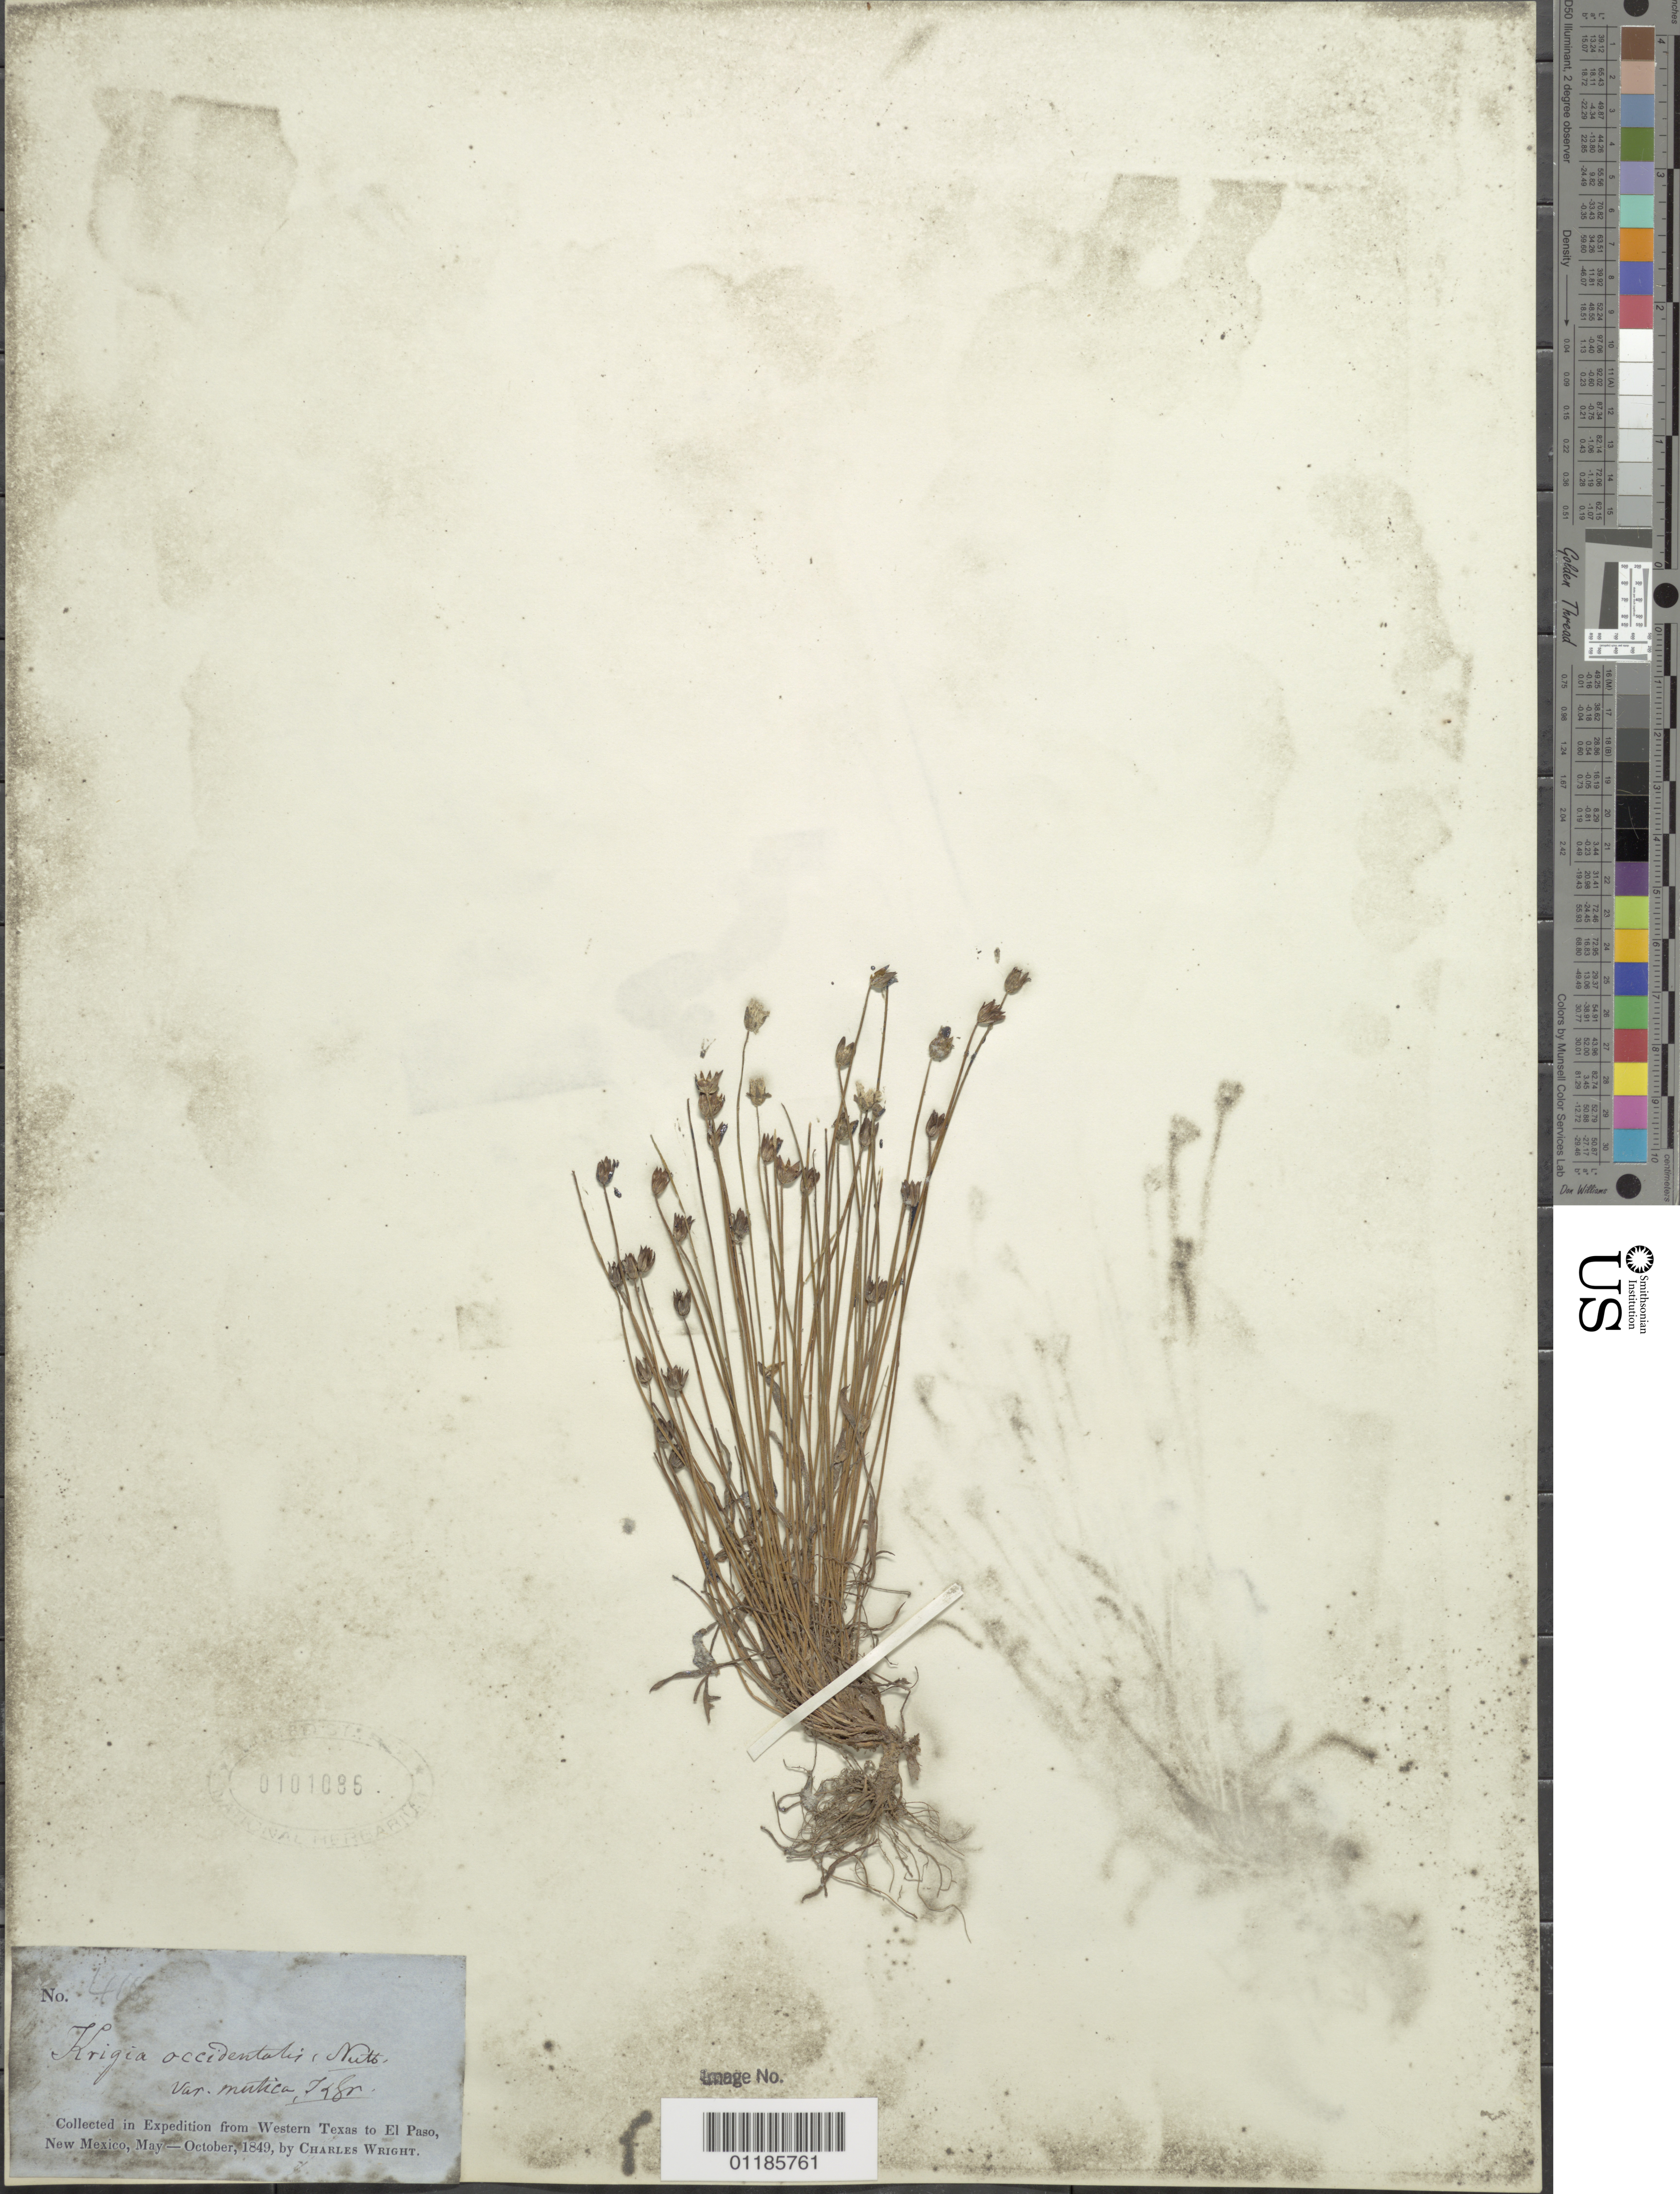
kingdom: Plantae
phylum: Tracheophyta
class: Magnoliopsida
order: Asterales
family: Asteraceae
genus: Krigia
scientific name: Krigia occidentalis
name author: Nutt.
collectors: C. Wright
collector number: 418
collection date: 1849-05/1849-10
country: United States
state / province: New Mexico / Texas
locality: from Western Texas to El Paso, New Mexico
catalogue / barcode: US 101086